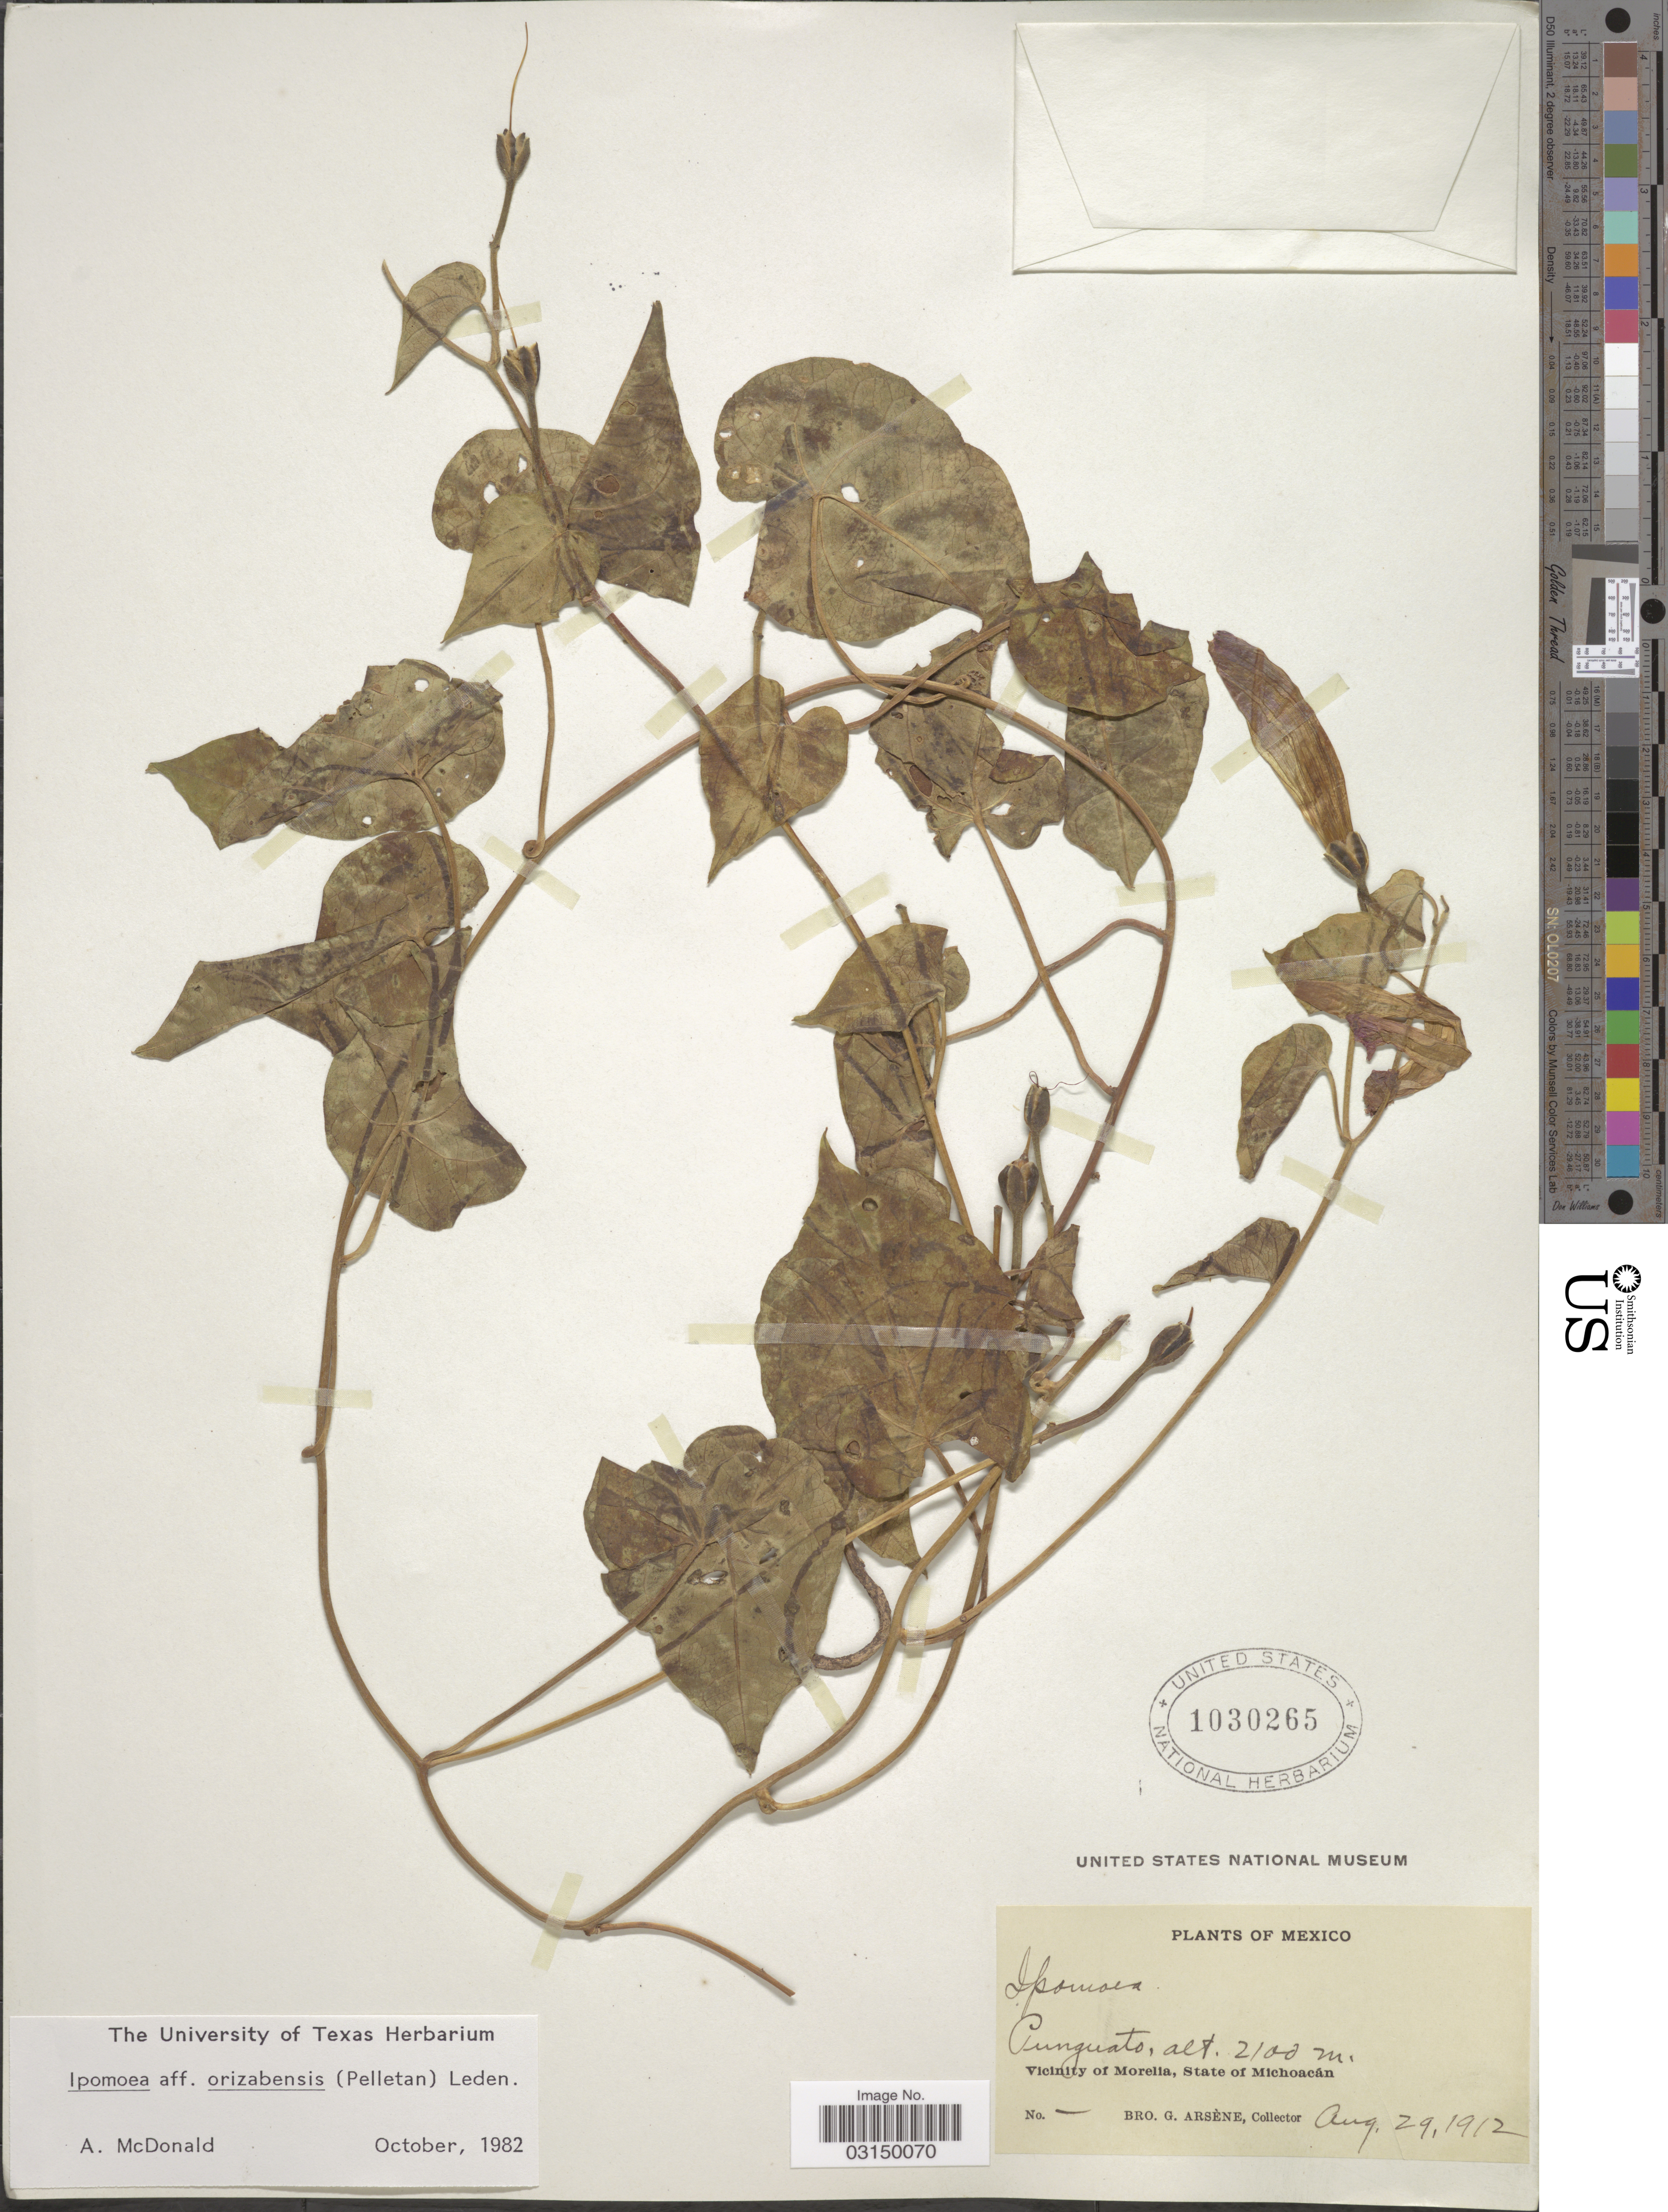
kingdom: Plantae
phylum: Tracheophyta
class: Magnoliopsida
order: Solanales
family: Convolvulaceae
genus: Ipomoea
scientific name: Ipomoea dimorphophylla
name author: Greenm.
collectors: Bro. G. Arsène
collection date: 1912-08-29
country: Mexico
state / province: Michoacán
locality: Punguato, Vicinity of Morelia.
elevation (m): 2100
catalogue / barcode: US 1030265